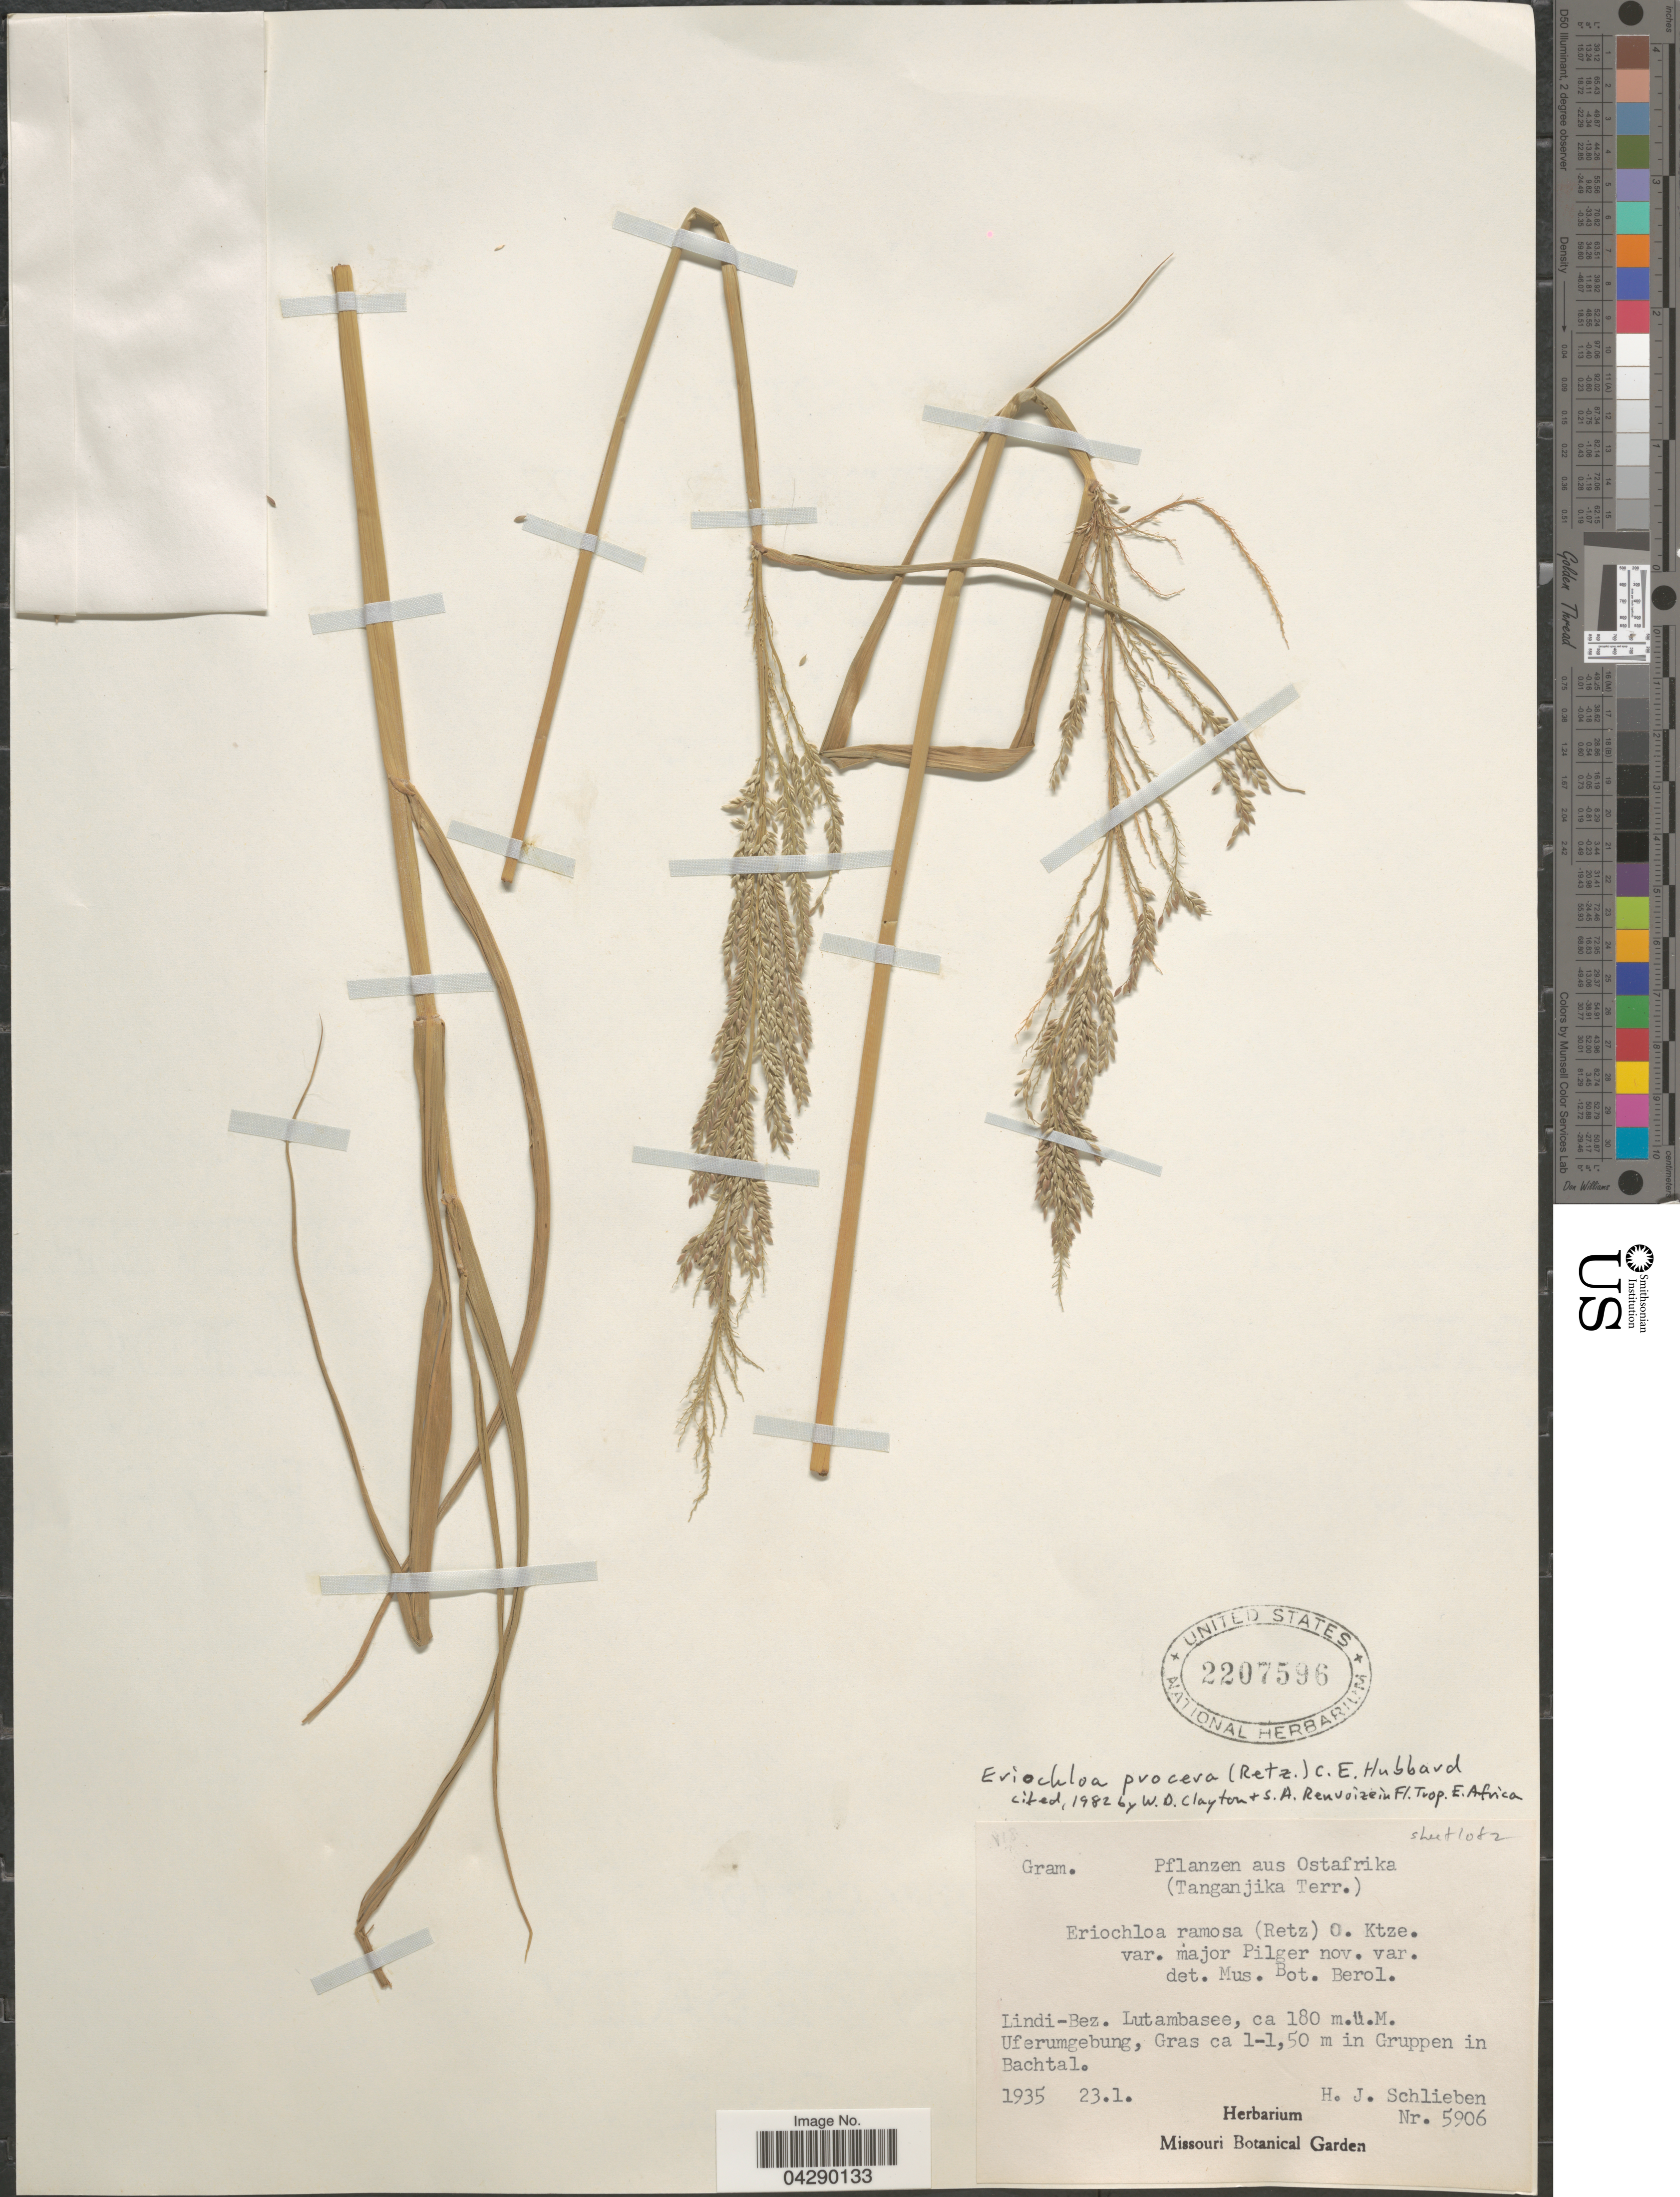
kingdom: Plantae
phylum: Tracheophyta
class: Liliopsida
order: Poales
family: Poaceae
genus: Eriochloa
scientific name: Eriochloa procera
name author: (Retz.) C.E. Hubb.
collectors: H. J. Schlieben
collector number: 5906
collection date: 1935-01-23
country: Tanzania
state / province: Lindi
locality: Ostafrika (Tanganyika Terr.). Lindi-Bez. Lutambase.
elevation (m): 180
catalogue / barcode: US 2207596